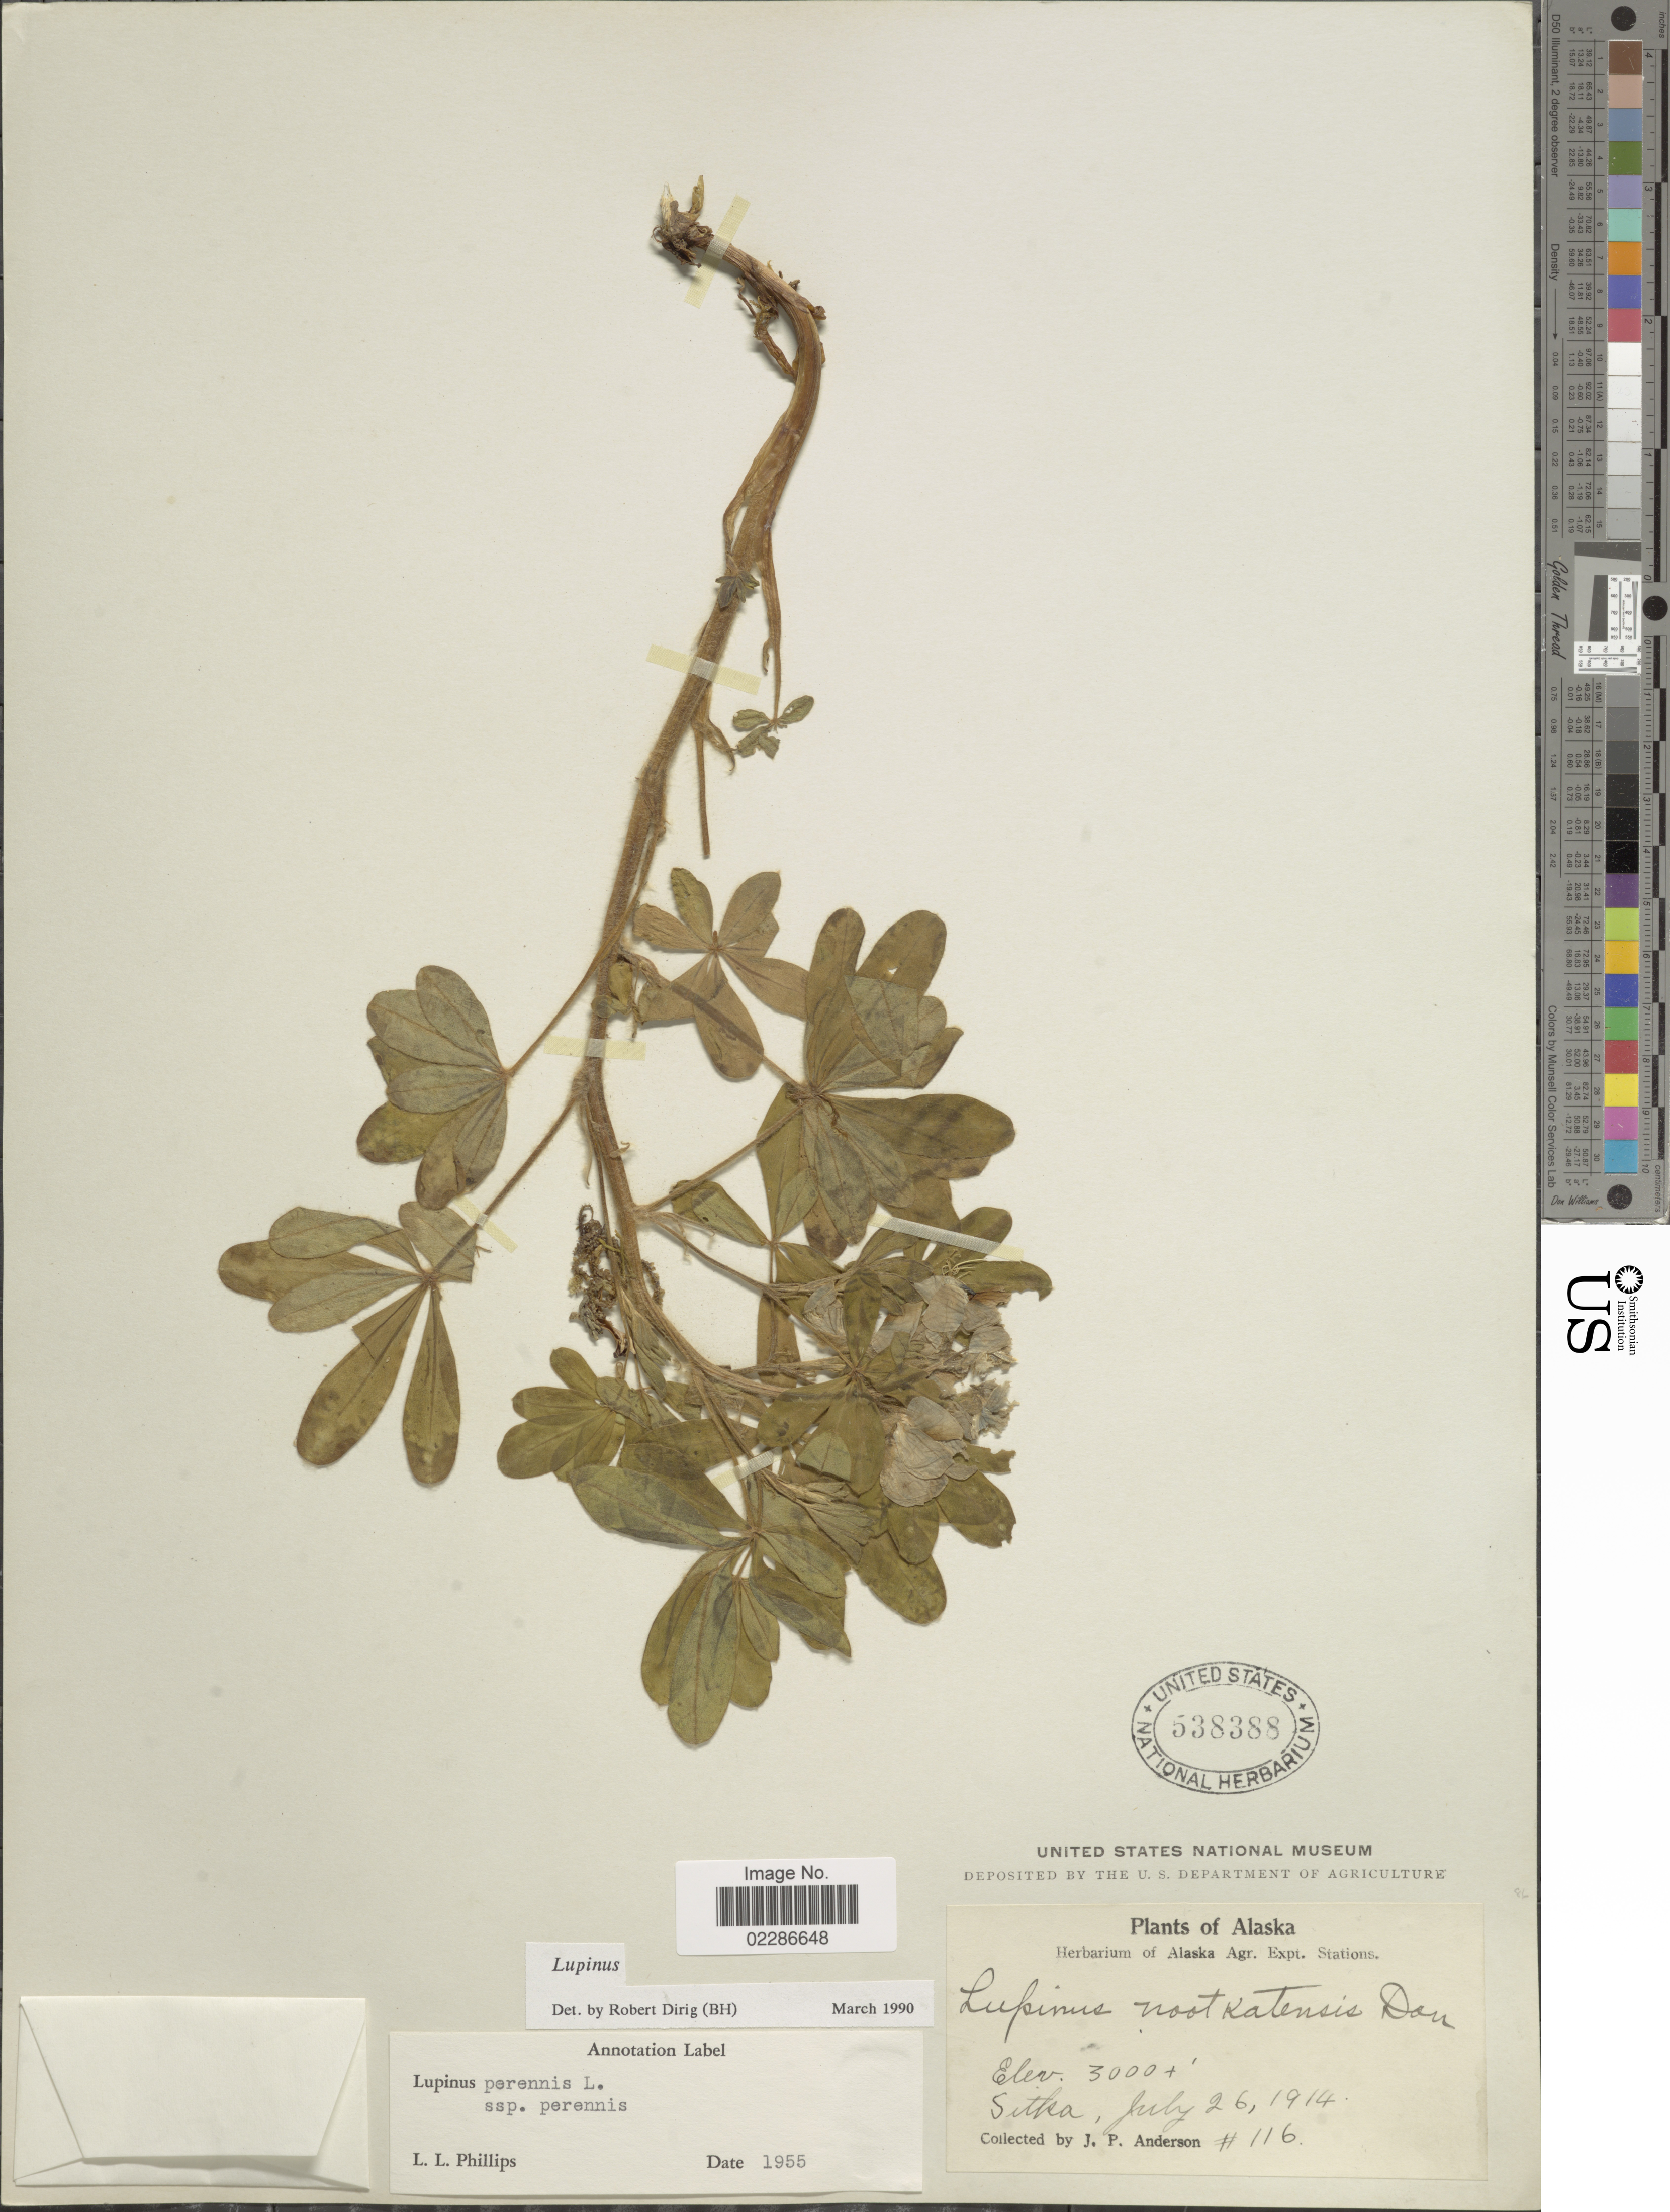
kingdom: Plantae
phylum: Tracheophyta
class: Magnoliopsida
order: Fabales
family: Fabaceae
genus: Lupinus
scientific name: Lupinus perennis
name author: L.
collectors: J. P. Anderson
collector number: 116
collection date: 1914-07-26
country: United States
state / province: Alaska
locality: Sitka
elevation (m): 914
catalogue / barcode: US 538388